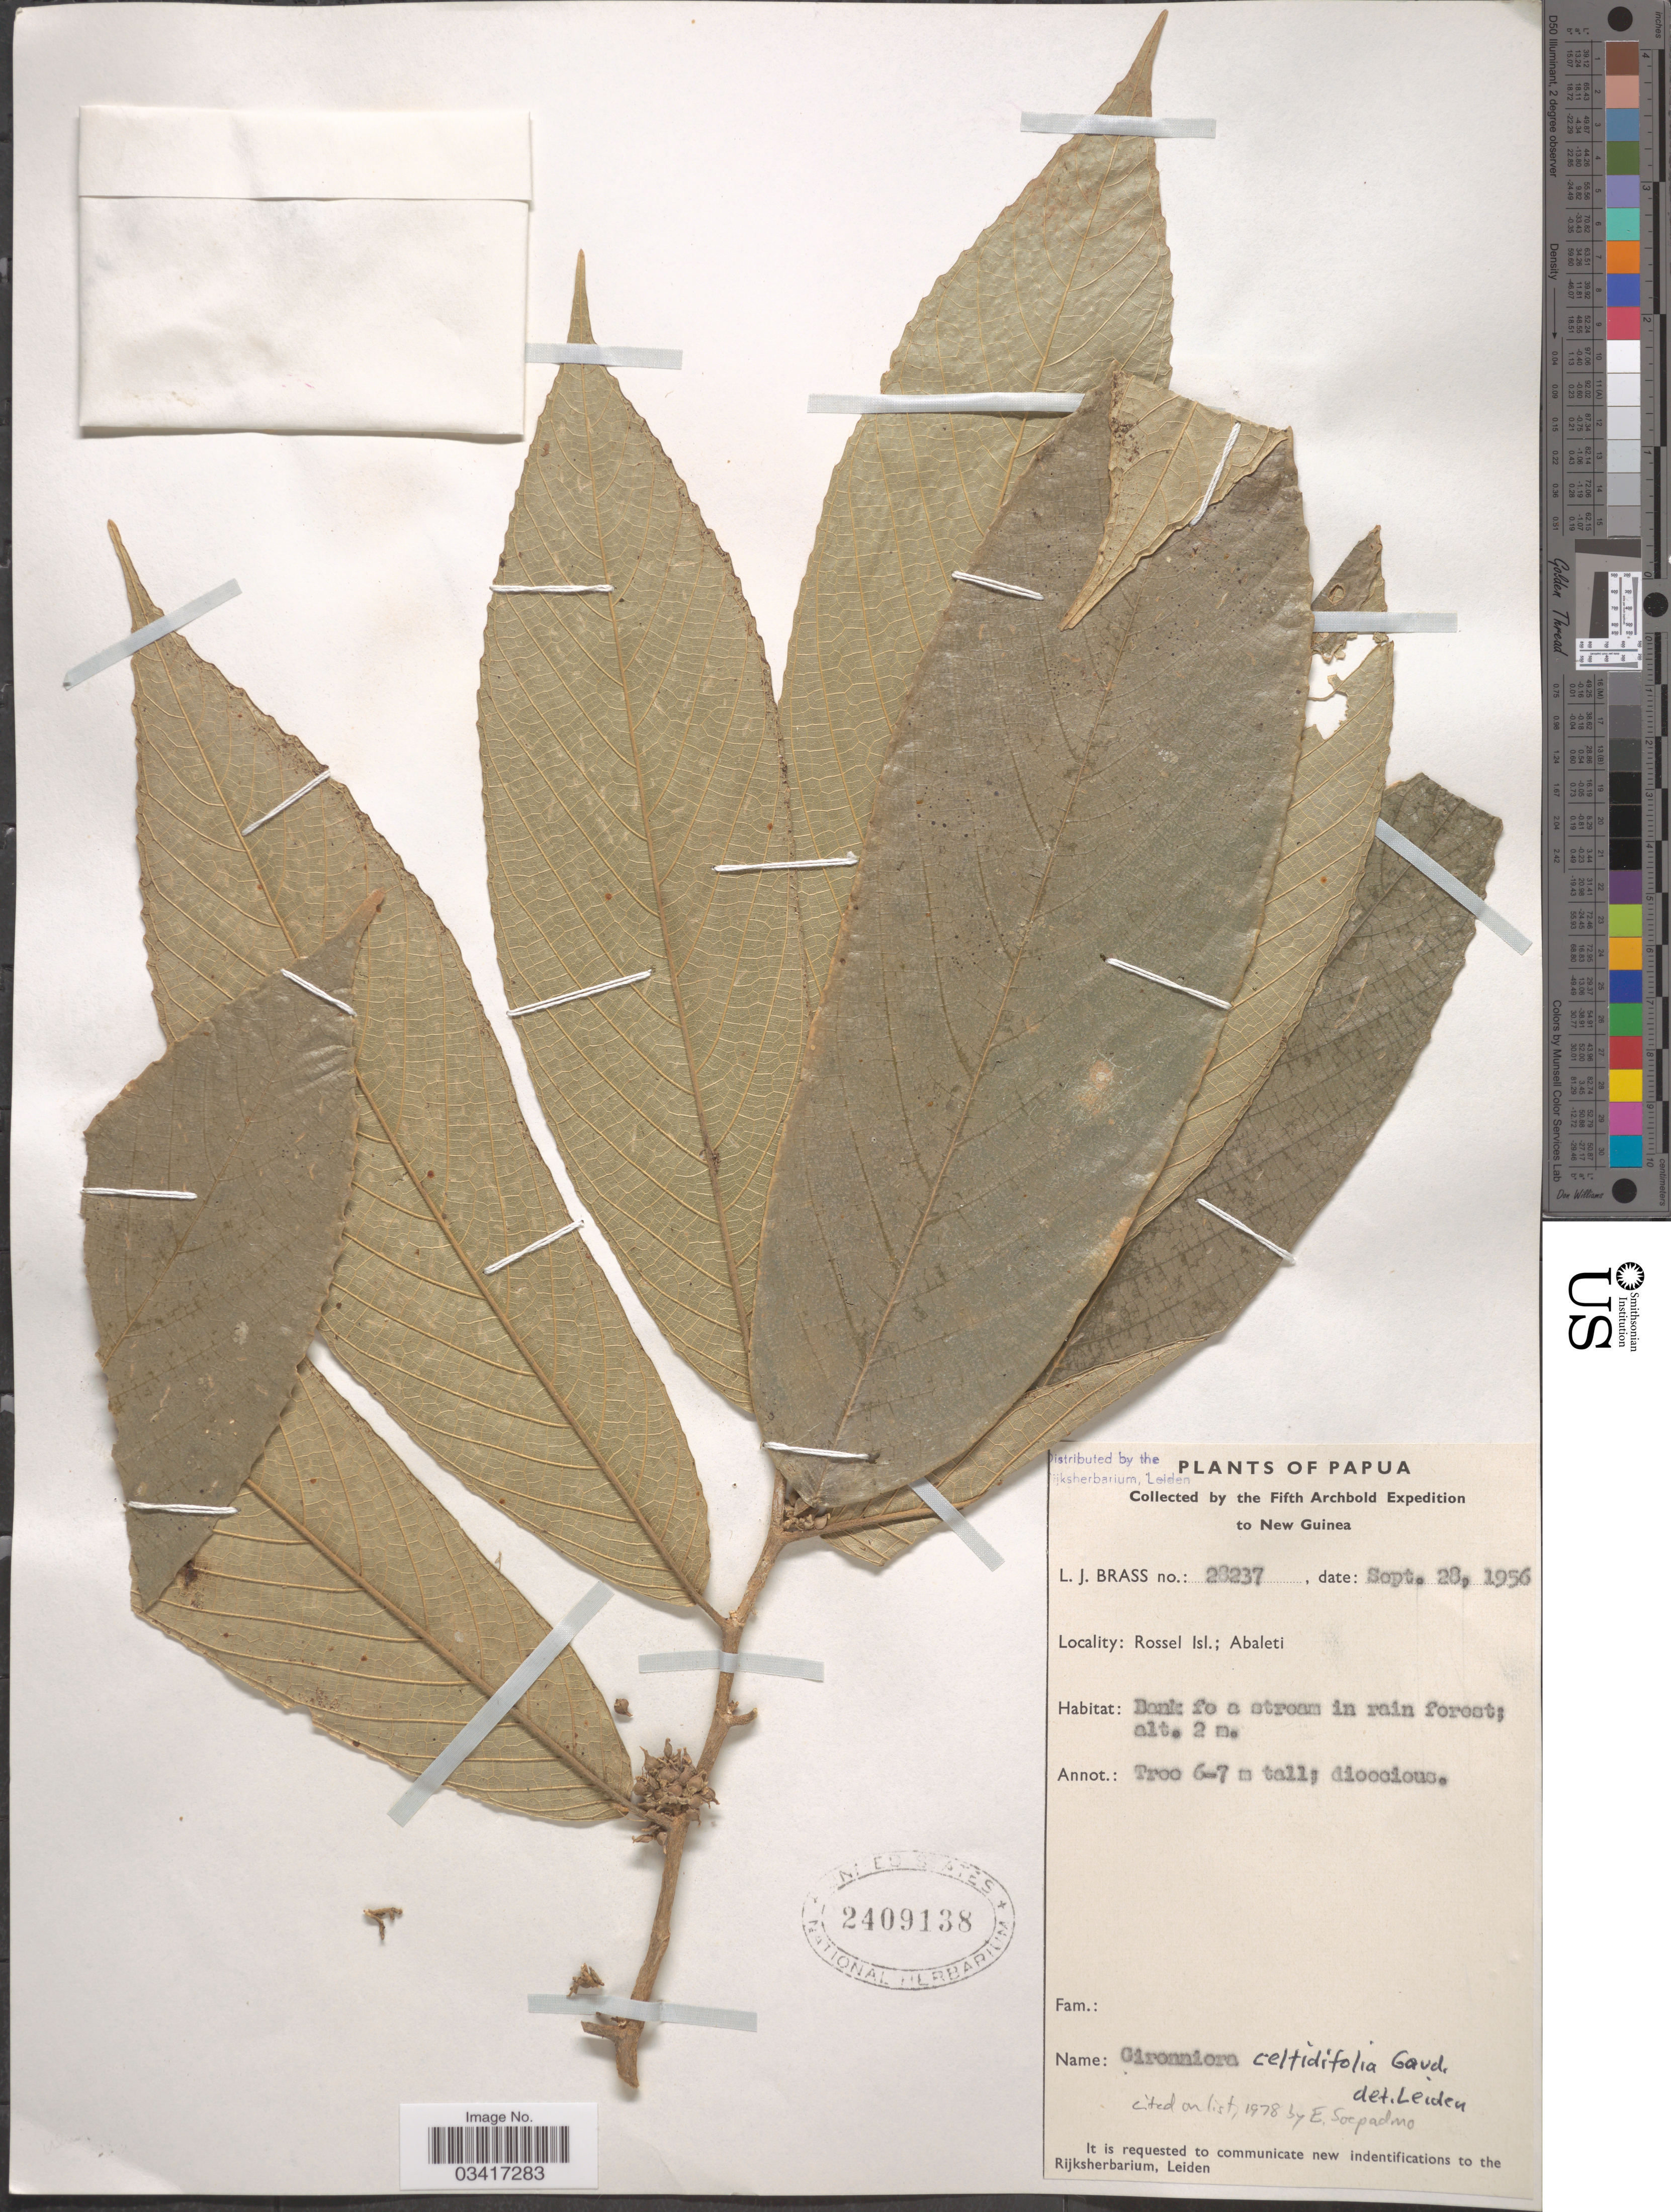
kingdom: Plantae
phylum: Tracheophyta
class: Magnoliopsida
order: Rosales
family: Cannabaceae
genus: Gironniera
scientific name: Gironniera celtidifolia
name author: Gaudich.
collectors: L. J. Brass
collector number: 28237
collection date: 1956-09-28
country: Papua New Guinea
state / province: Milne Bay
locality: New Guinea. Rossel Isl.; Abaleti.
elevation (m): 2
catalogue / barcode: US 2409138